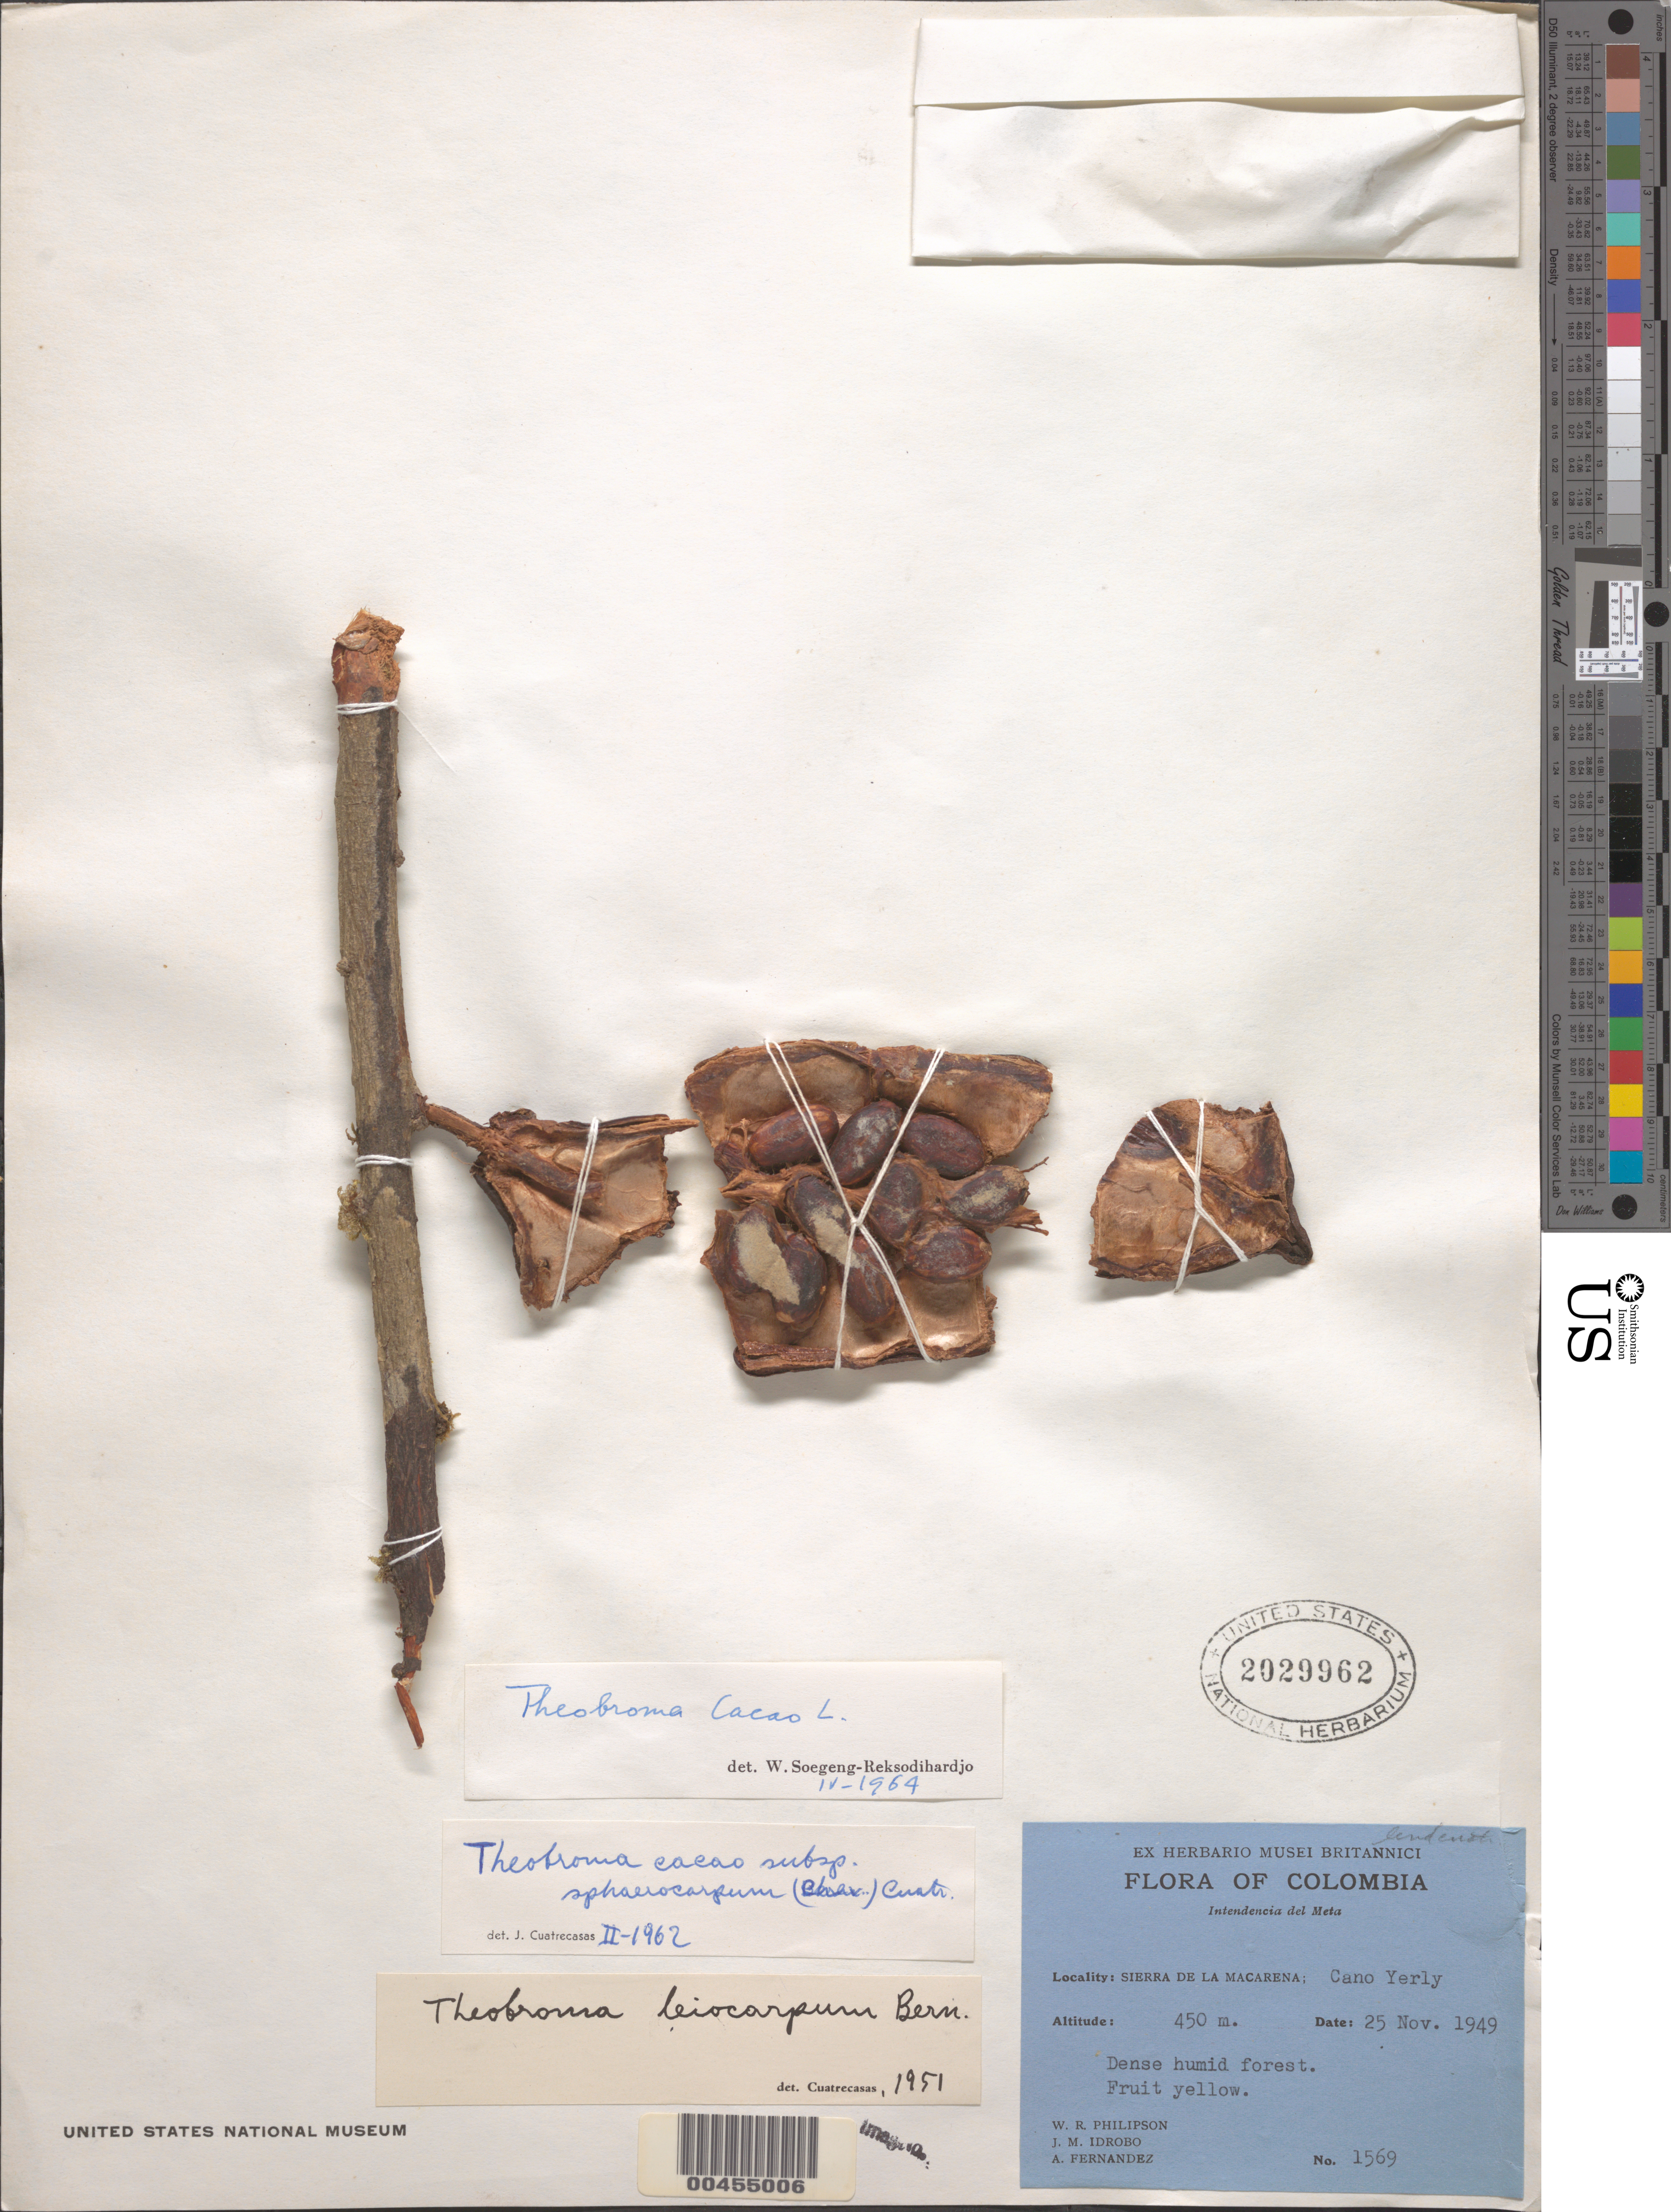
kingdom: Plantae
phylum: Tracheophyta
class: Magnoliopsida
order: Malvales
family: Malvaceae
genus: Theobroma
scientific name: Theobroma cacao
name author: L.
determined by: Soegeng-Reksodihardjo, W.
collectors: W. R. Philipson, J. M. Idrobo & Á. Fernández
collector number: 1569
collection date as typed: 25 Nov 1949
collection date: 1949-11-25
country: Colombia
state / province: Meta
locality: Caño Yerli, Sierra de la Macarena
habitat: Dense humid forest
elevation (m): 450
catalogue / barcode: US 2029962